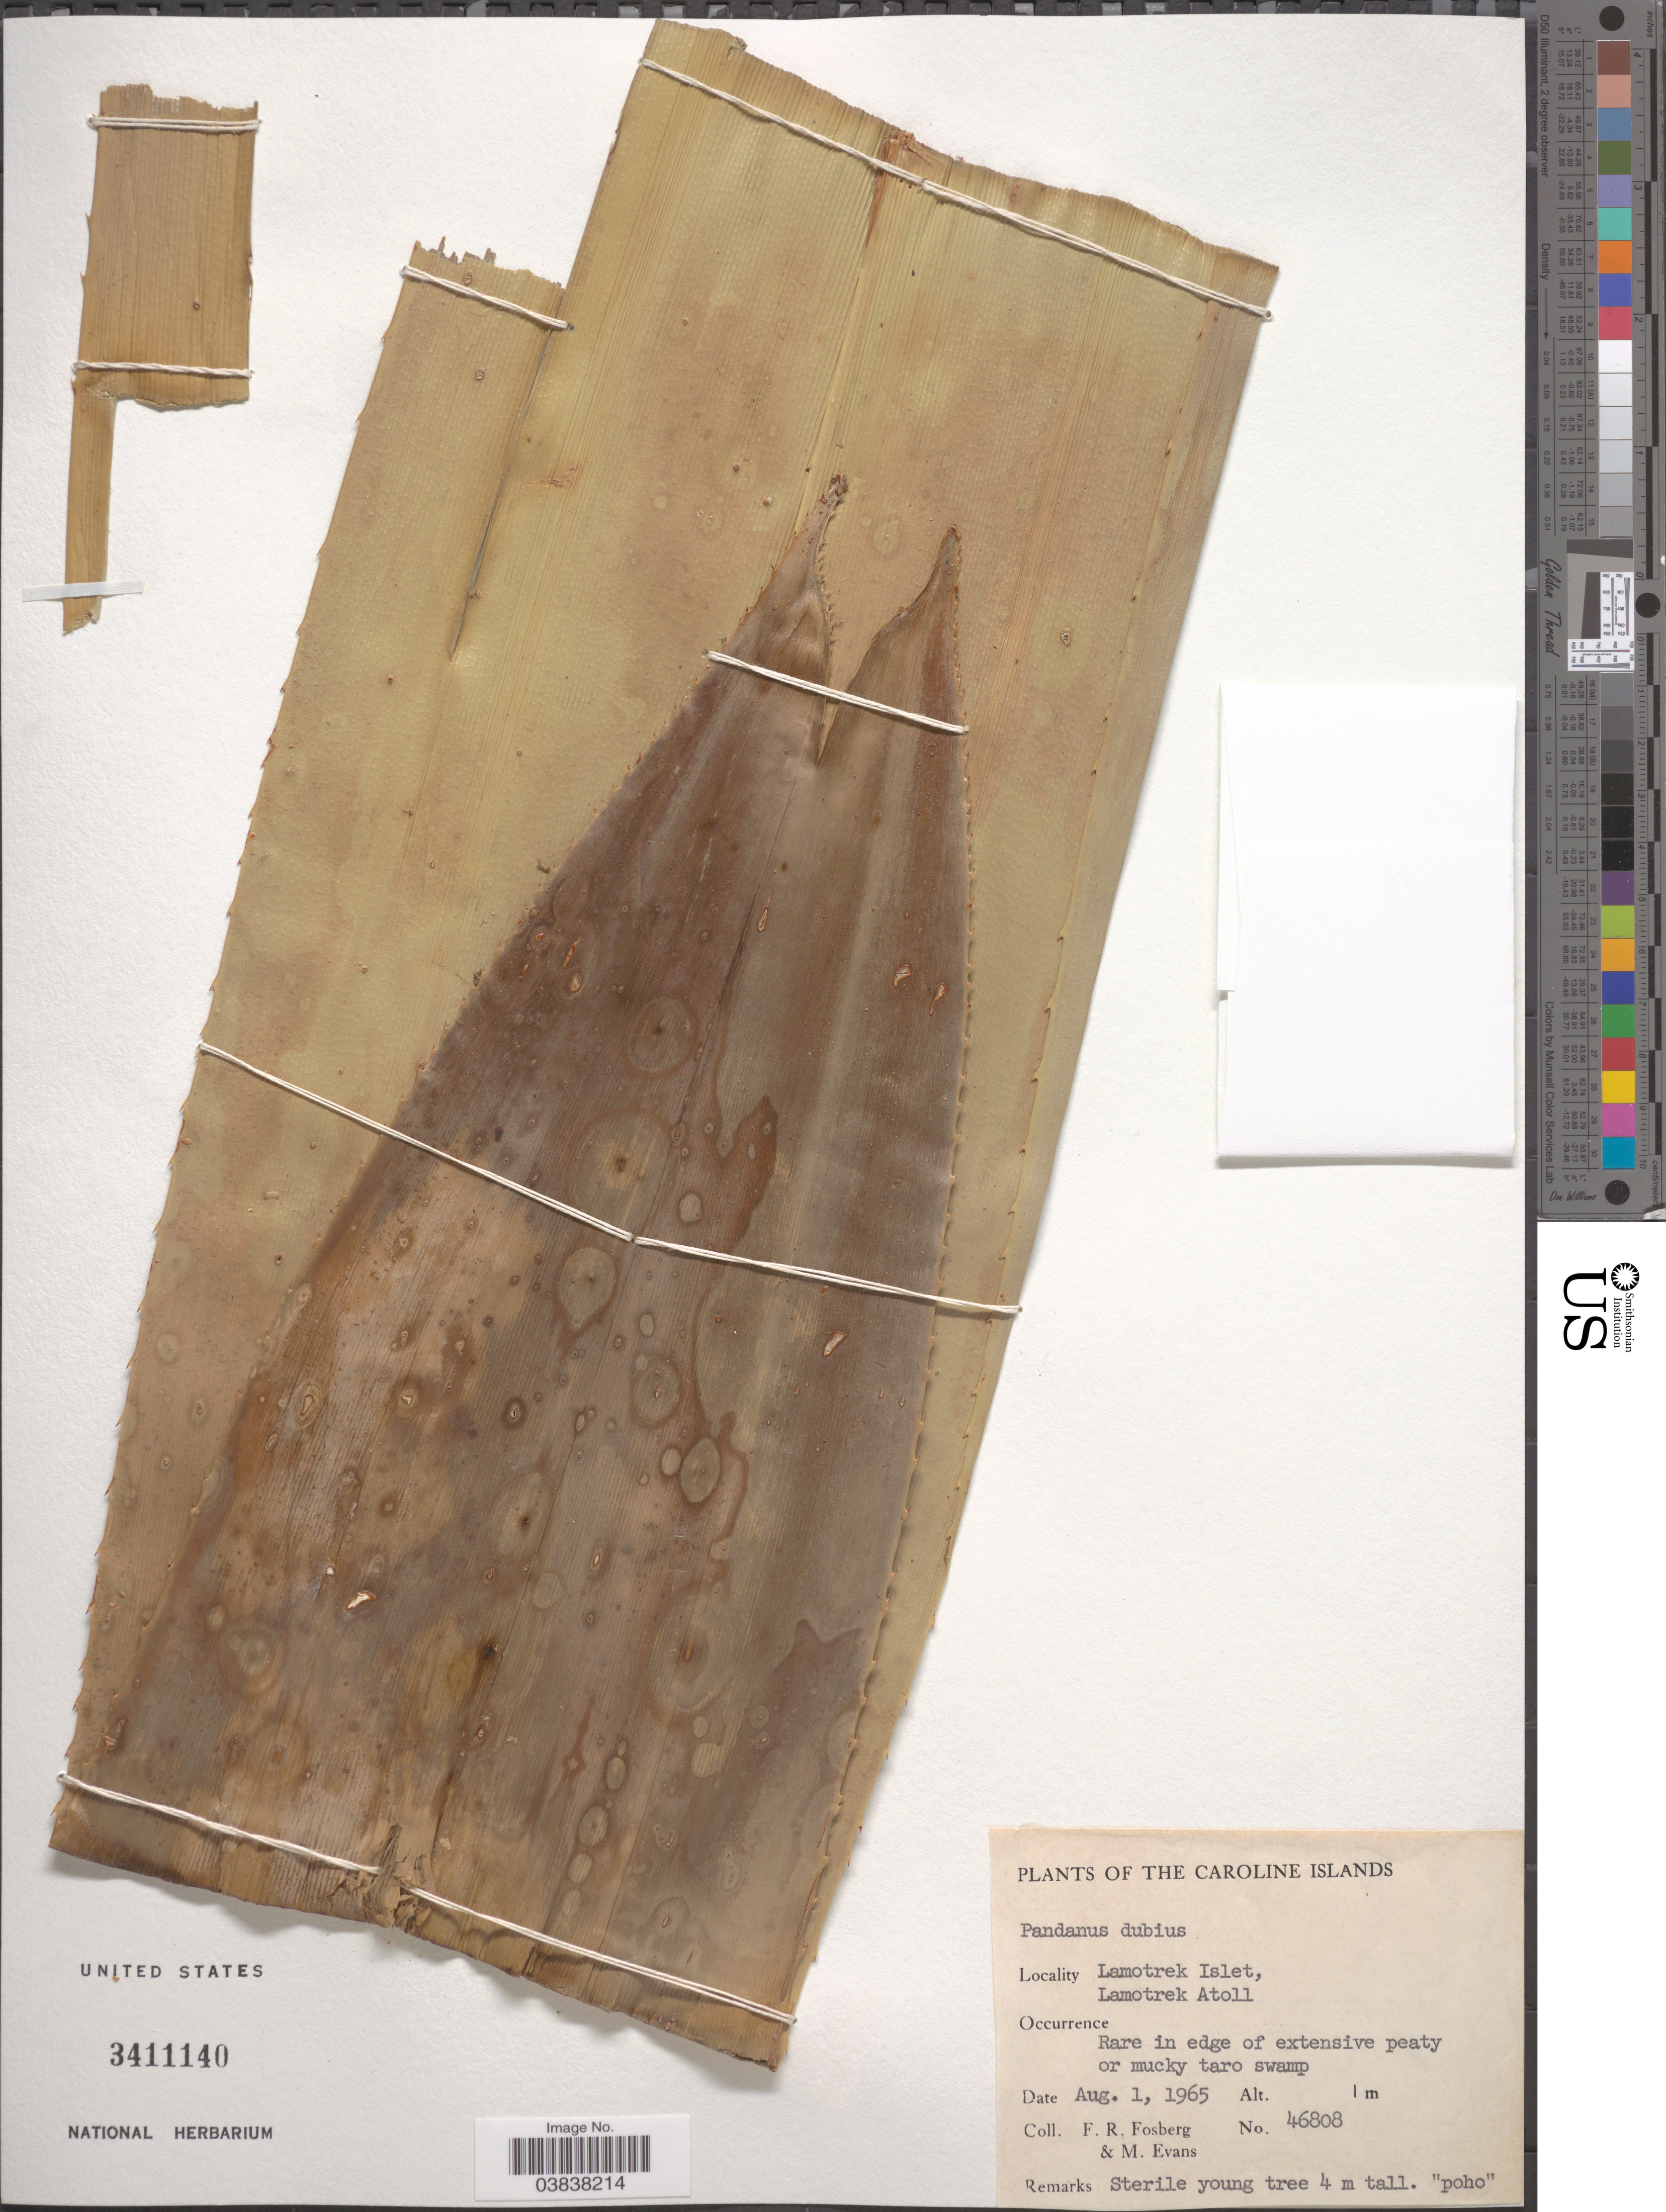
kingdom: Plantae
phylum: Tracheophyta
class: Liliopsida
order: Pandanales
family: Pandanaceae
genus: Pandanus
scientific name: Pandanus dubius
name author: Spreng.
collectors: F. R. Fosberg & M. Evans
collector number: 46808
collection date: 1965-08-01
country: Micronesia, Federated States of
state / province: Yap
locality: The Caroline Islands. Lamotrek Islet, Lamotrek Atoll.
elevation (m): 1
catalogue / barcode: US 3411140